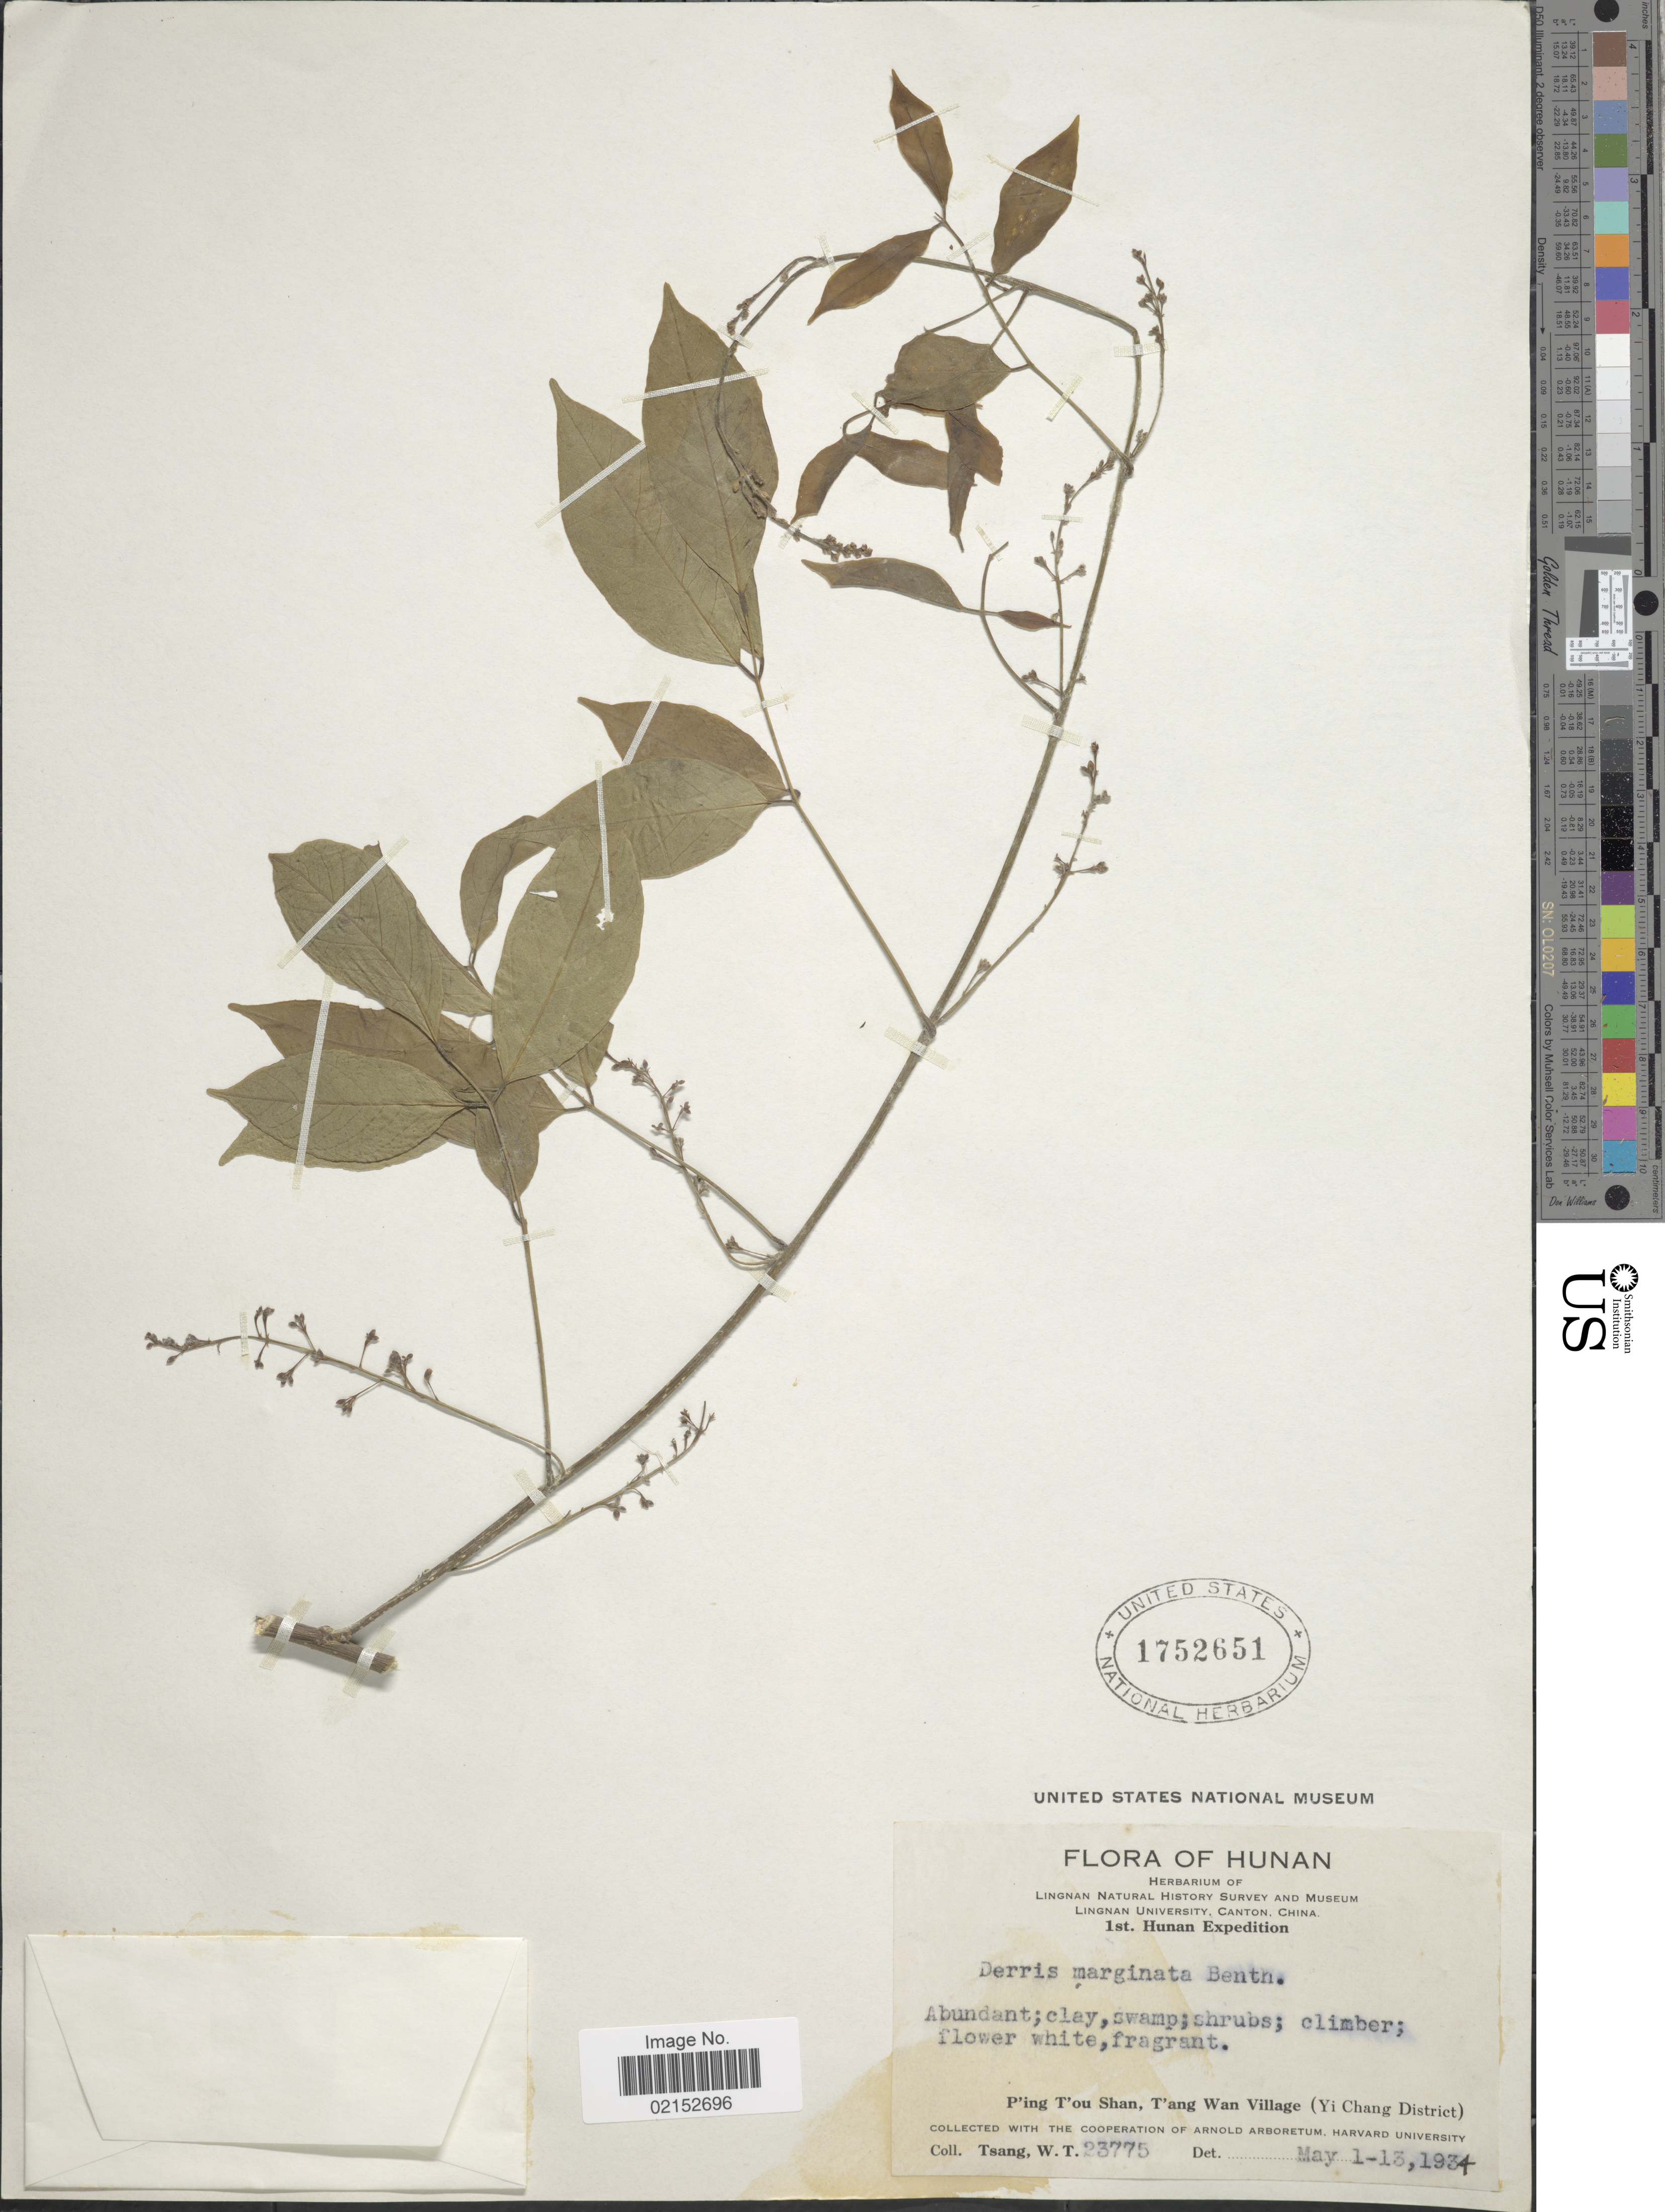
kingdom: Plantae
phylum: Tracheophyta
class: Magnoliopsida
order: Fabales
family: Fabaceae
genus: Derris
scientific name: Derris marginata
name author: (Roxb.) Benth.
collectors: W. T. Tsang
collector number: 23775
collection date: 1934-05-01/1934-05-13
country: China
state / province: Hunan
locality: P'ing T'ou Shan, T'ang Wan Village (Yi Chang District)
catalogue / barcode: US 1752651